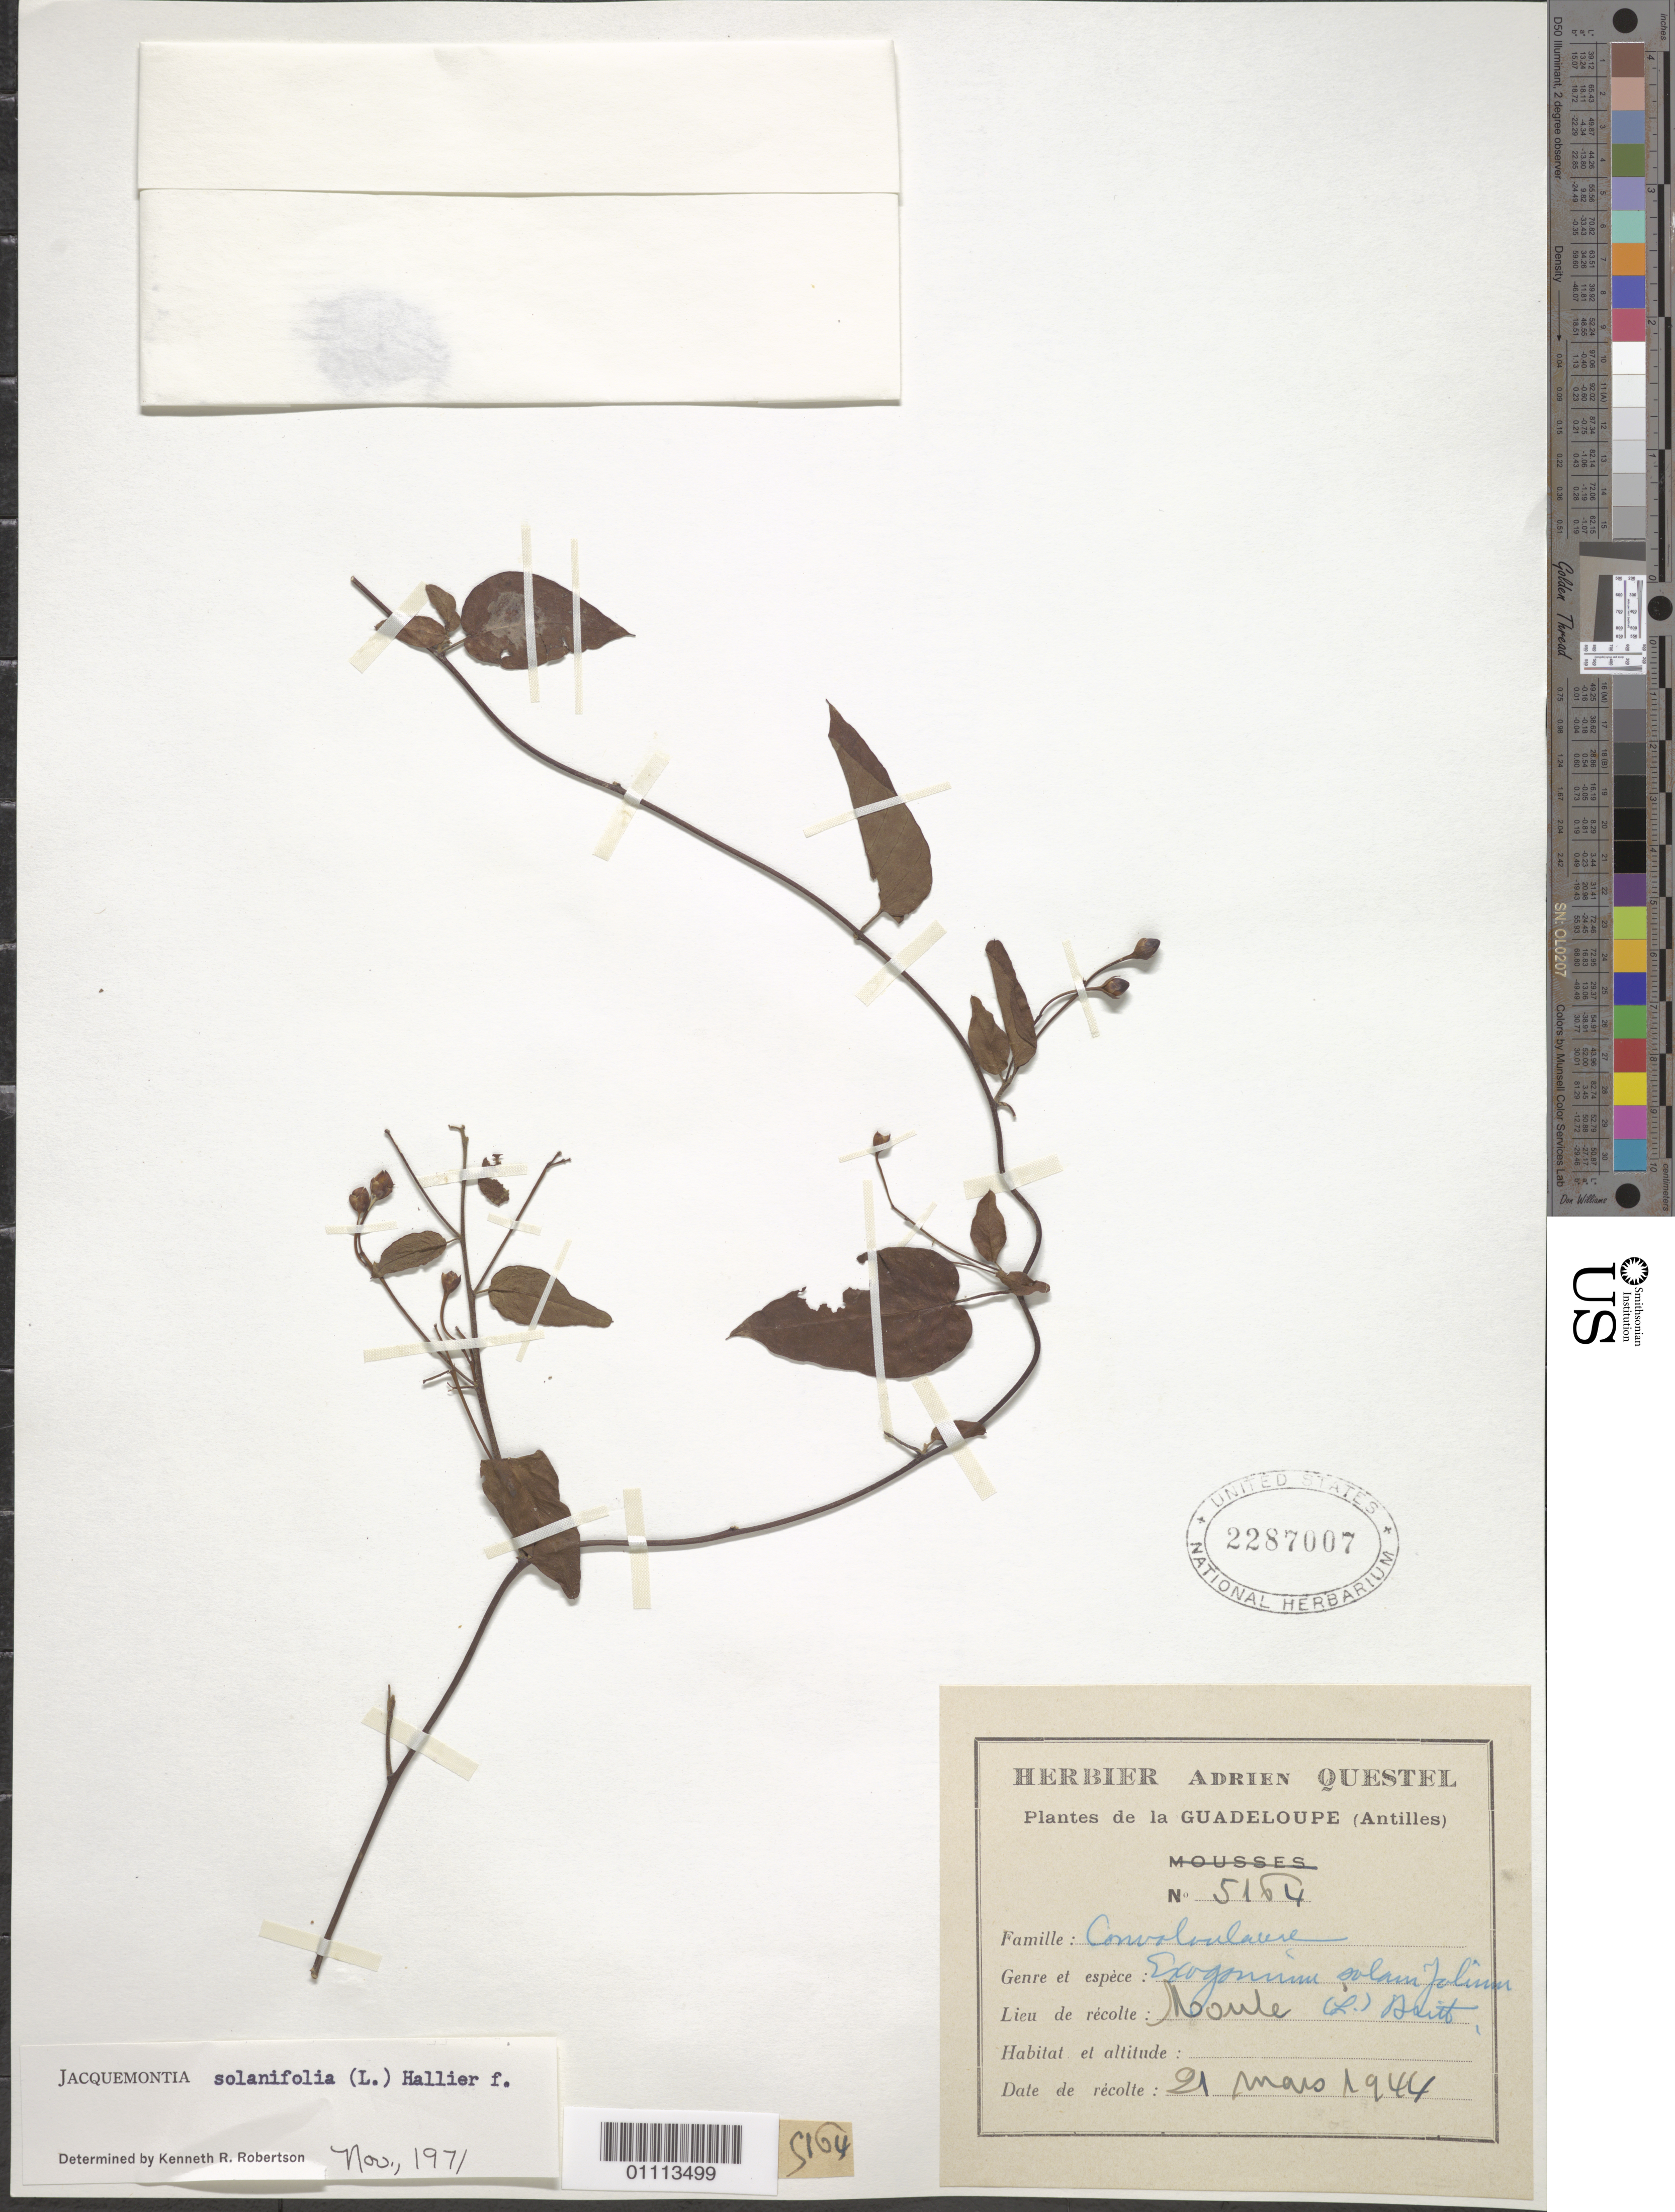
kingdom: Plantae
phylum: Tracheophyta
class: Magnoliopsida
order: Solanales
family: Convolvulaceae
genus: Jacquemontia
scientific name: Jacquemontia solanifolia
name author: (L.) Hallier f.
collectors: A. Questel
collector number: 5164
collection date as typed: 21 Mar 1944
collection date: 1944-03-21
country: Guadeloupe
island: Grande Terre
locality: Moule.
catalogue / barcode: US 2287007